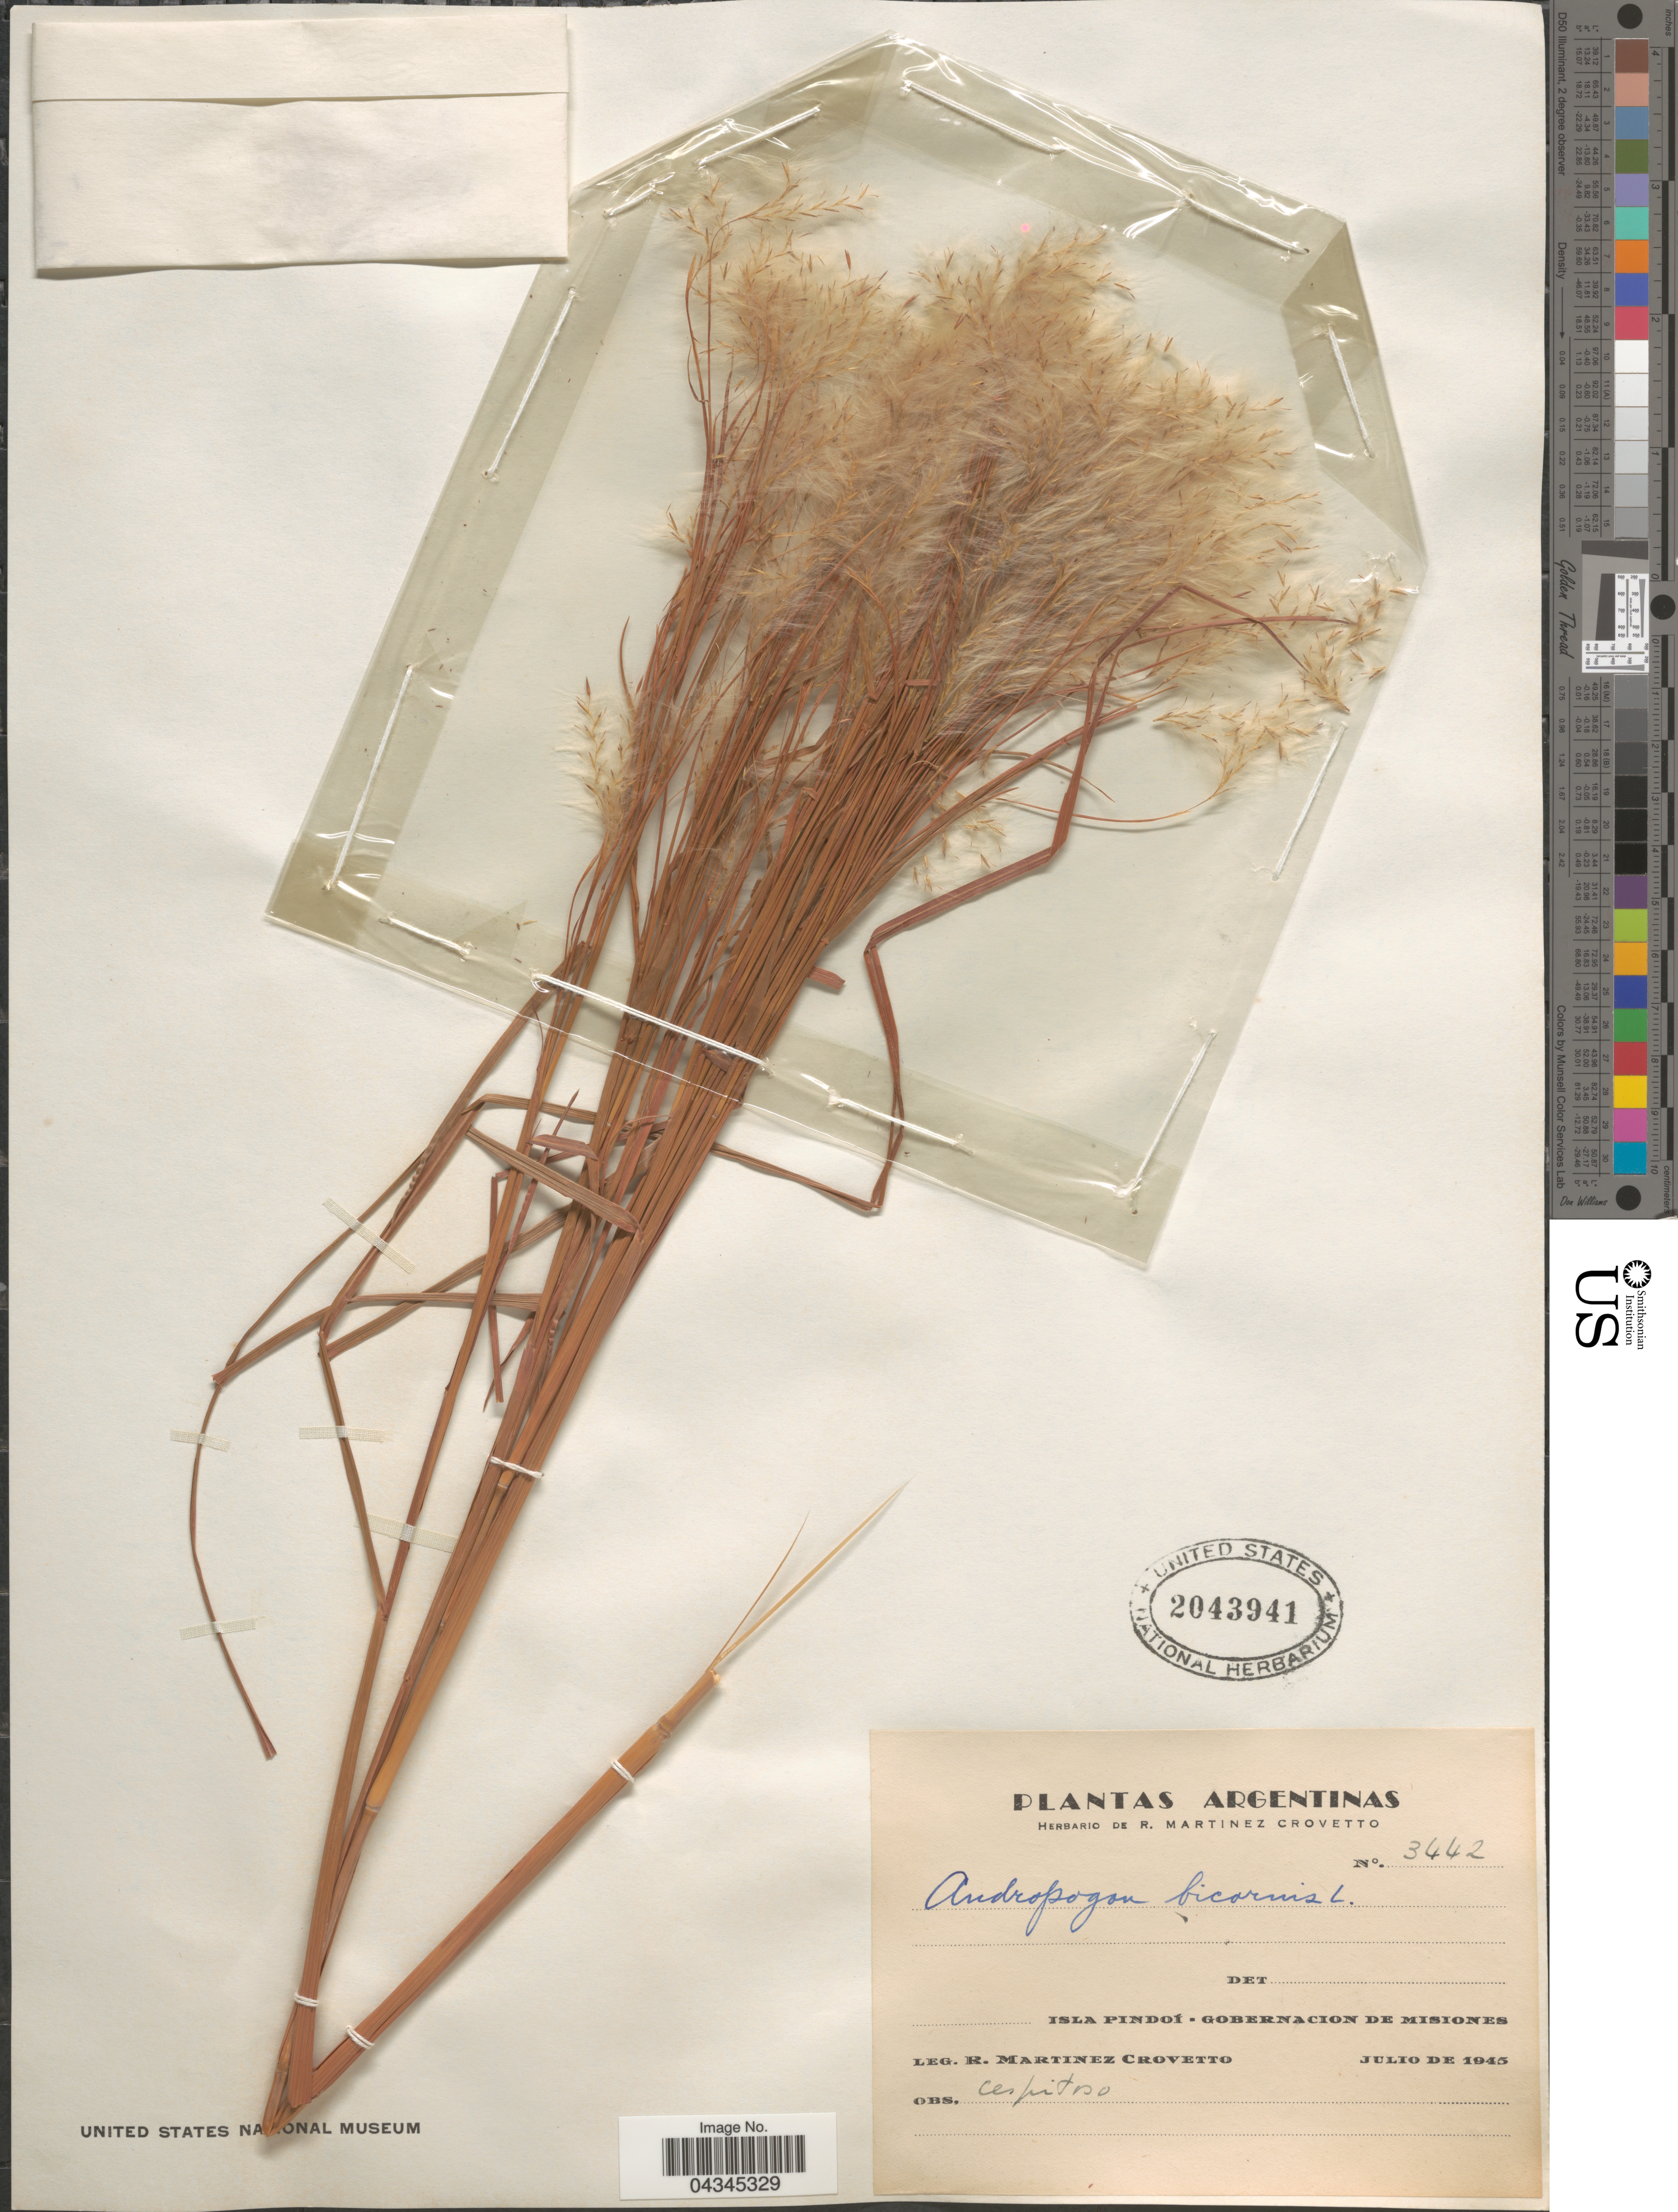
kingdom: Plantae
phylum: Tracheophyta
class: Liliopsida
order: Poales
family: Poaceae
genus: Andropogon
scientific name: Andropogon bicornis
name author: L.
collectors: R. Martinez Crovetto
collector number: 3442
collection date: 1945-07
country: Argentina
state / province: Misiones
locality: Isla Pindoi. Gobernacion De Misiones.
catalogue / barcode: US 2043941